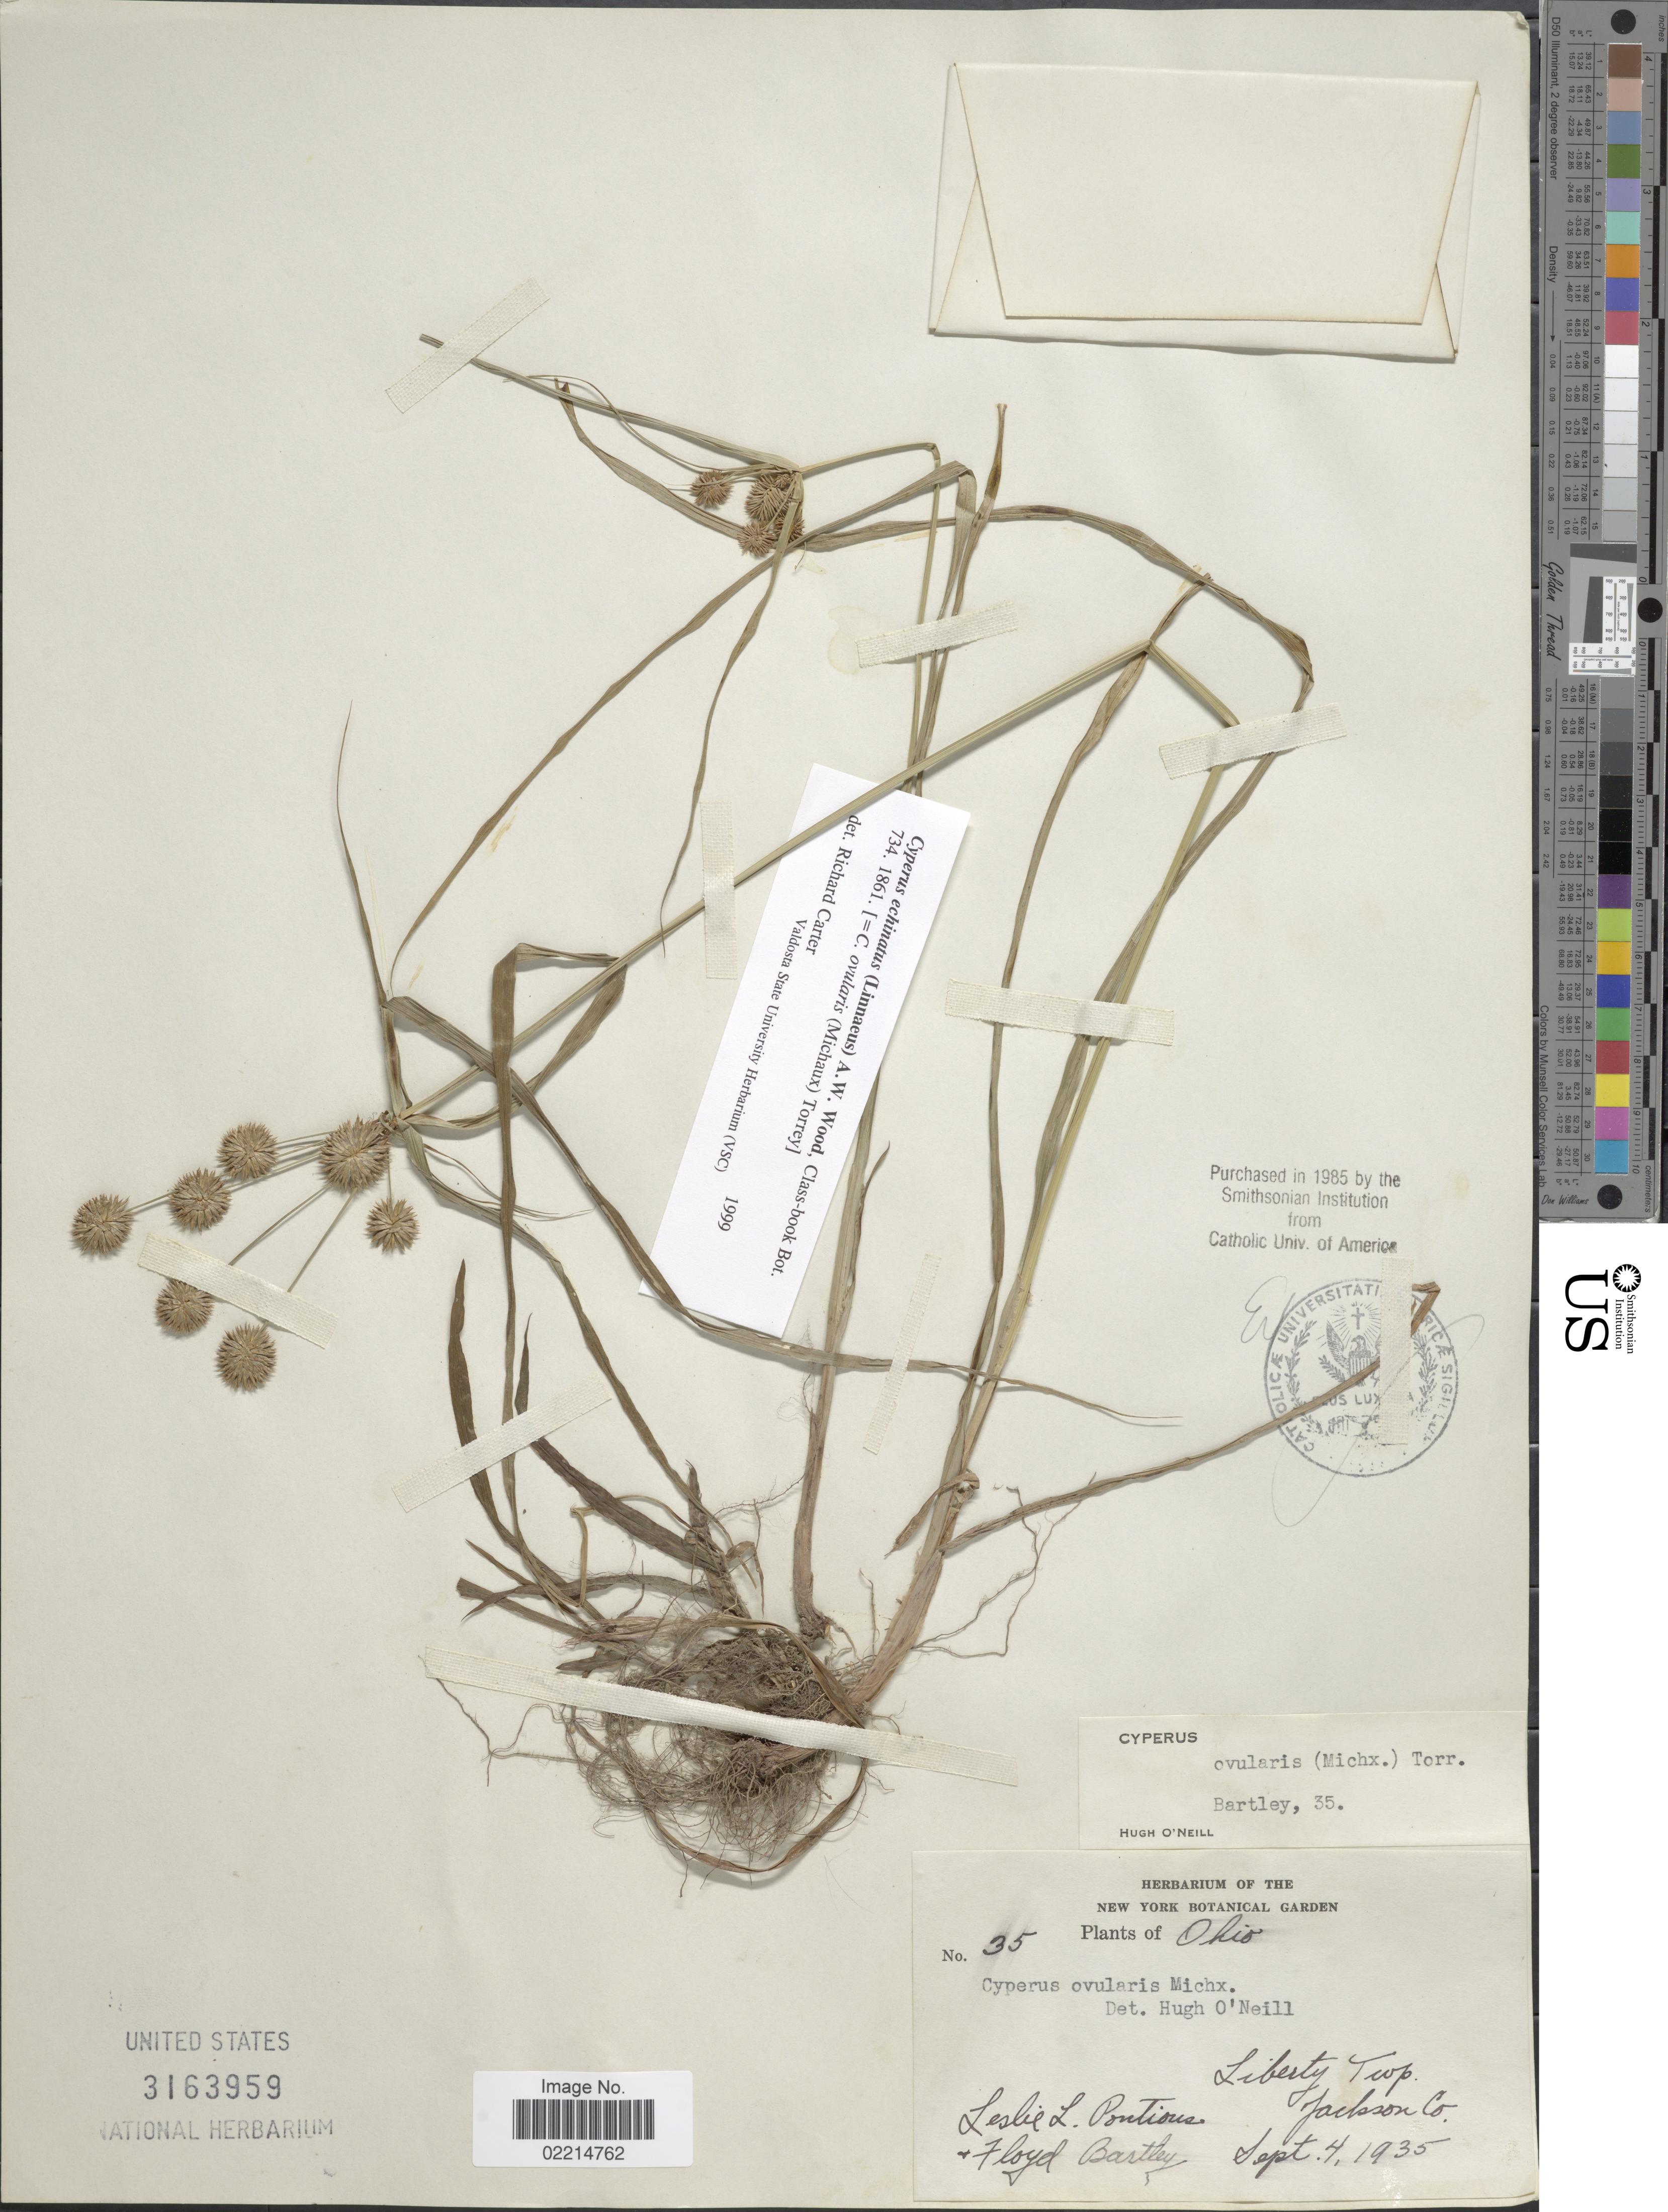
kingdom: Plantae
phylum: Tracheophyta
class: Liliopsida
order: Poales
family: Cyperaceae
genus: Cyperus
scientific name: Cyperus echinatus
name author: (L.) Alph. Wood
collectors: L. Pontius & F. Bartley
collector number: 35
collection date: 1935-09-04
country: United States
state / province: Ohio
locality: Liberty Twp. Jackson Co.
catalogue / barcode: US 3163959